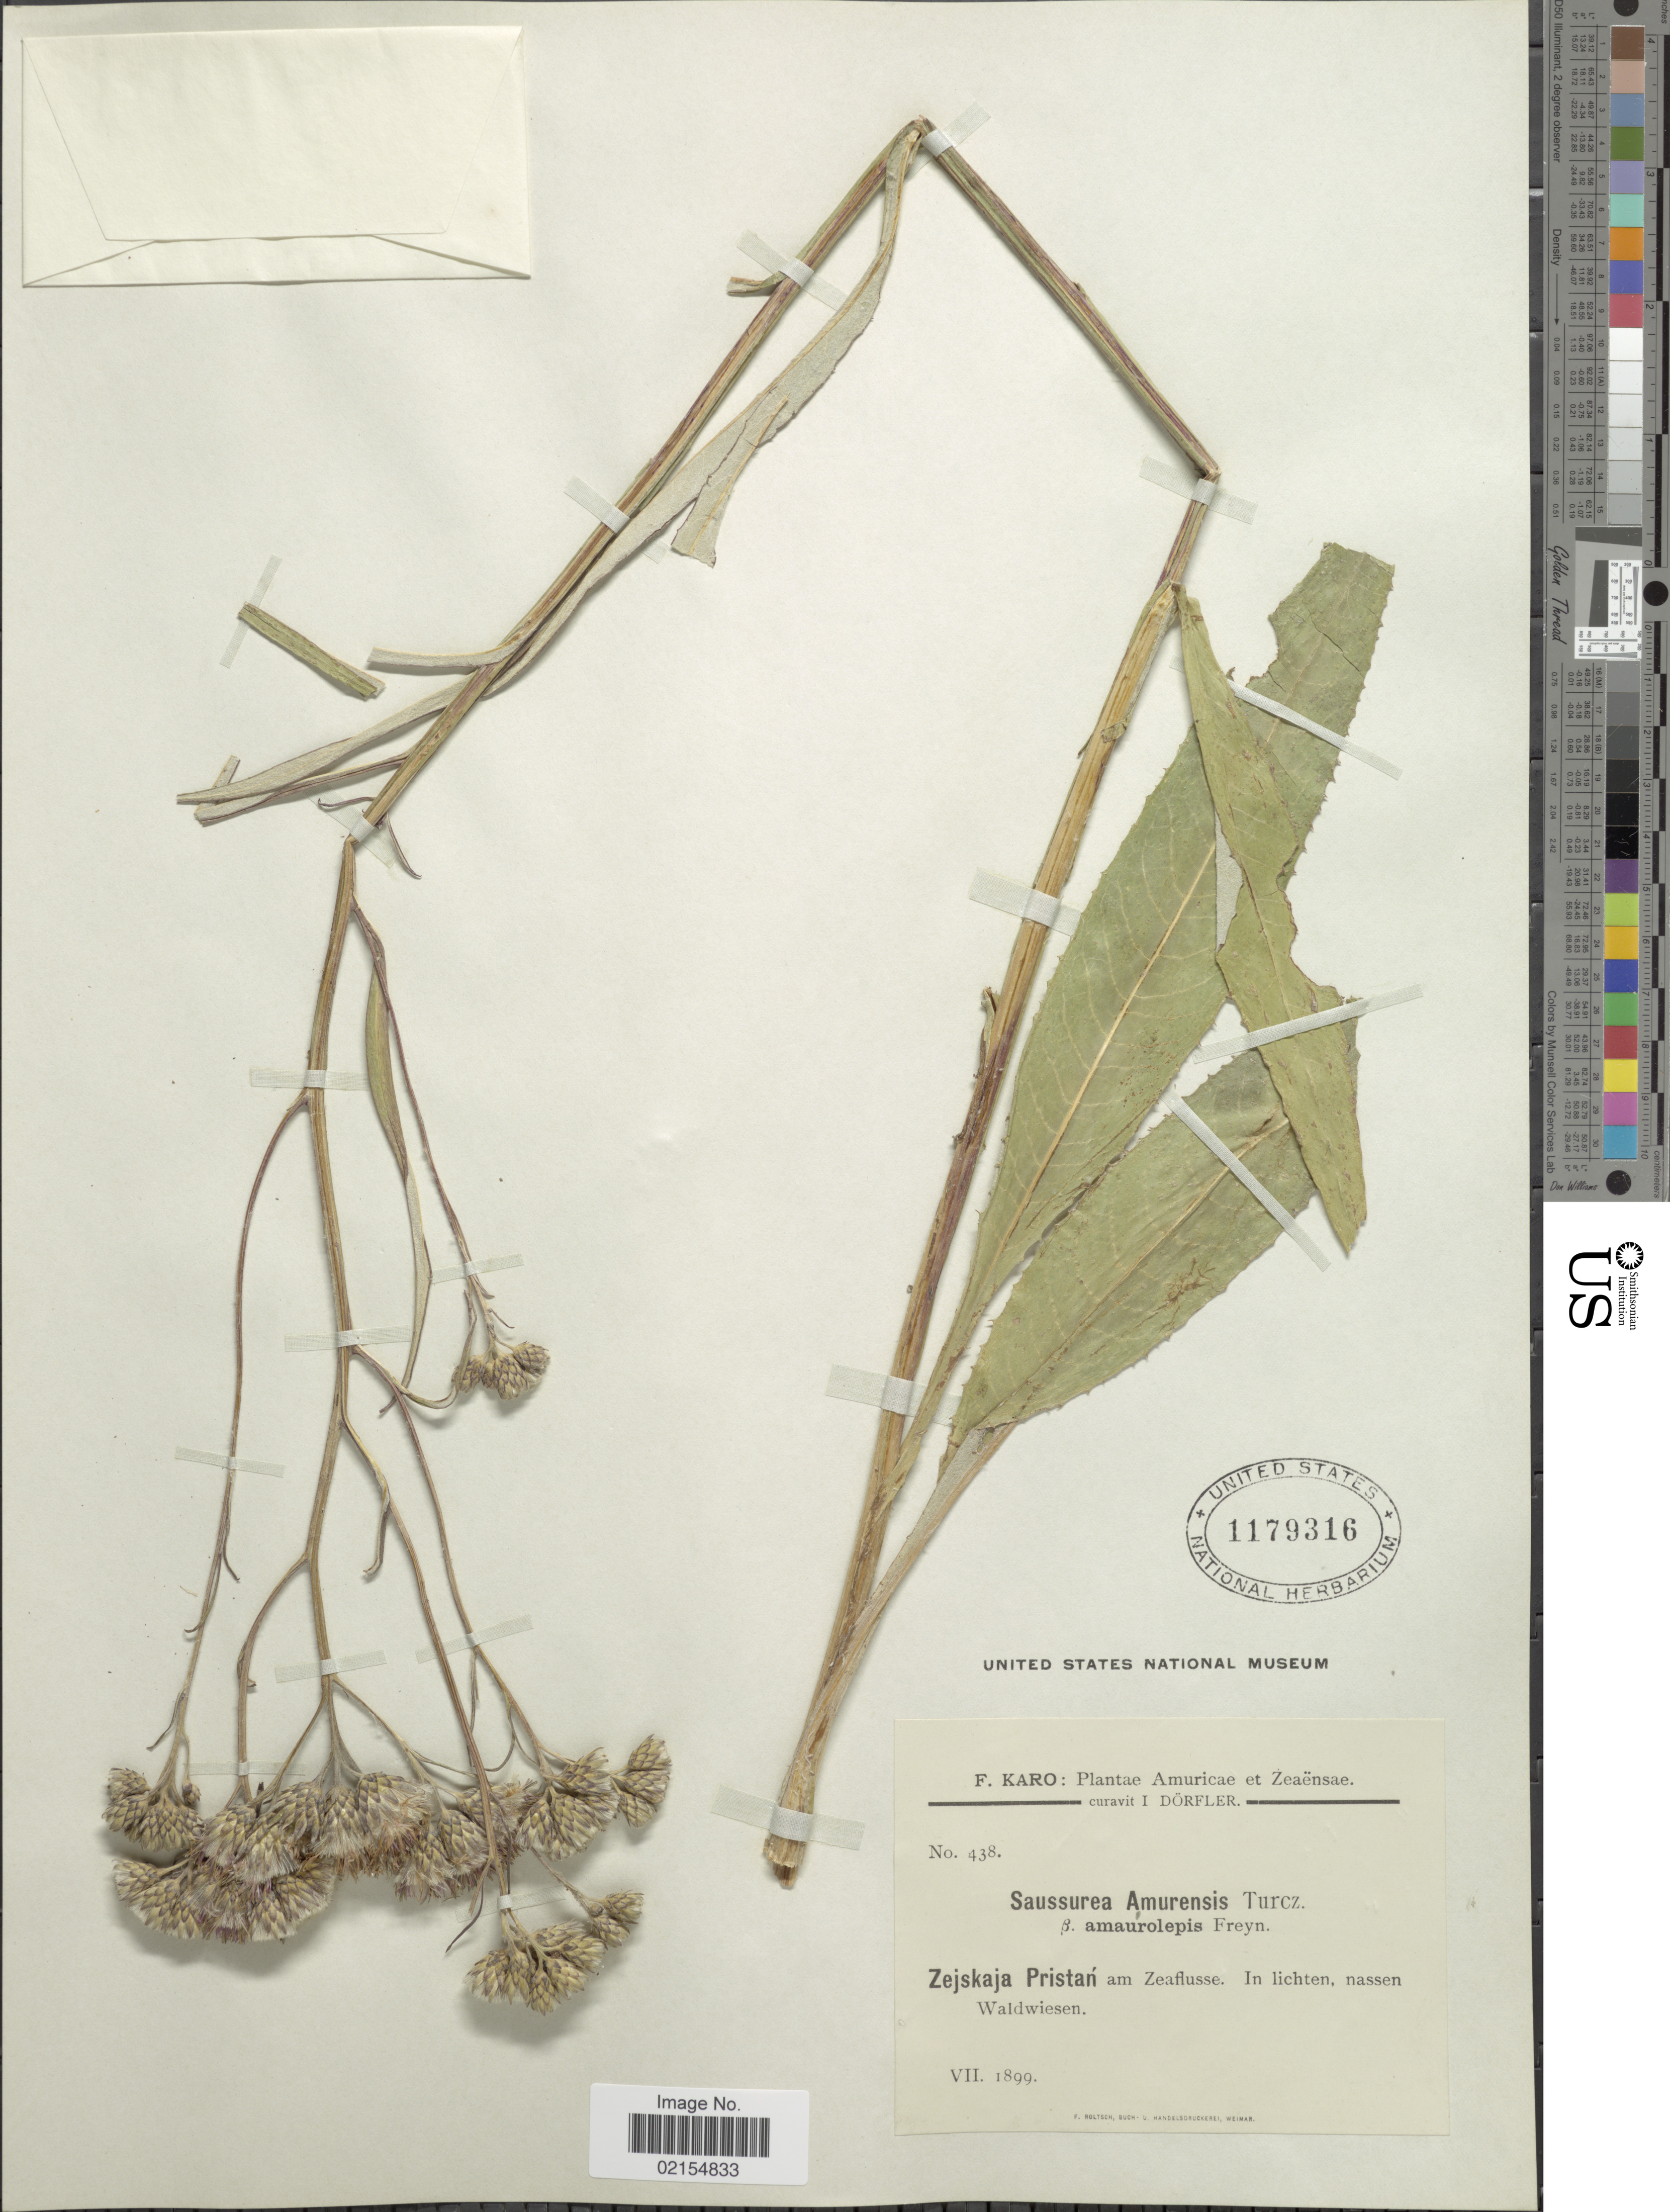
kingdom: Plantae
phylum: Tracheophyta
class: Magnoliopsida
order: Asterales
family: Asteraceae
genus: Saussurea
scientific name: Saussurea amurensis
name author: Turcz.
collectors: F. Karo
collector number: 438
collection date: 1899-07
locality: Amuricae et Zeaensae, Zejskaja Pristan am Zeaflusse, In lichten, nassen Waldwiesen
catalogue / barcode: US 1179316